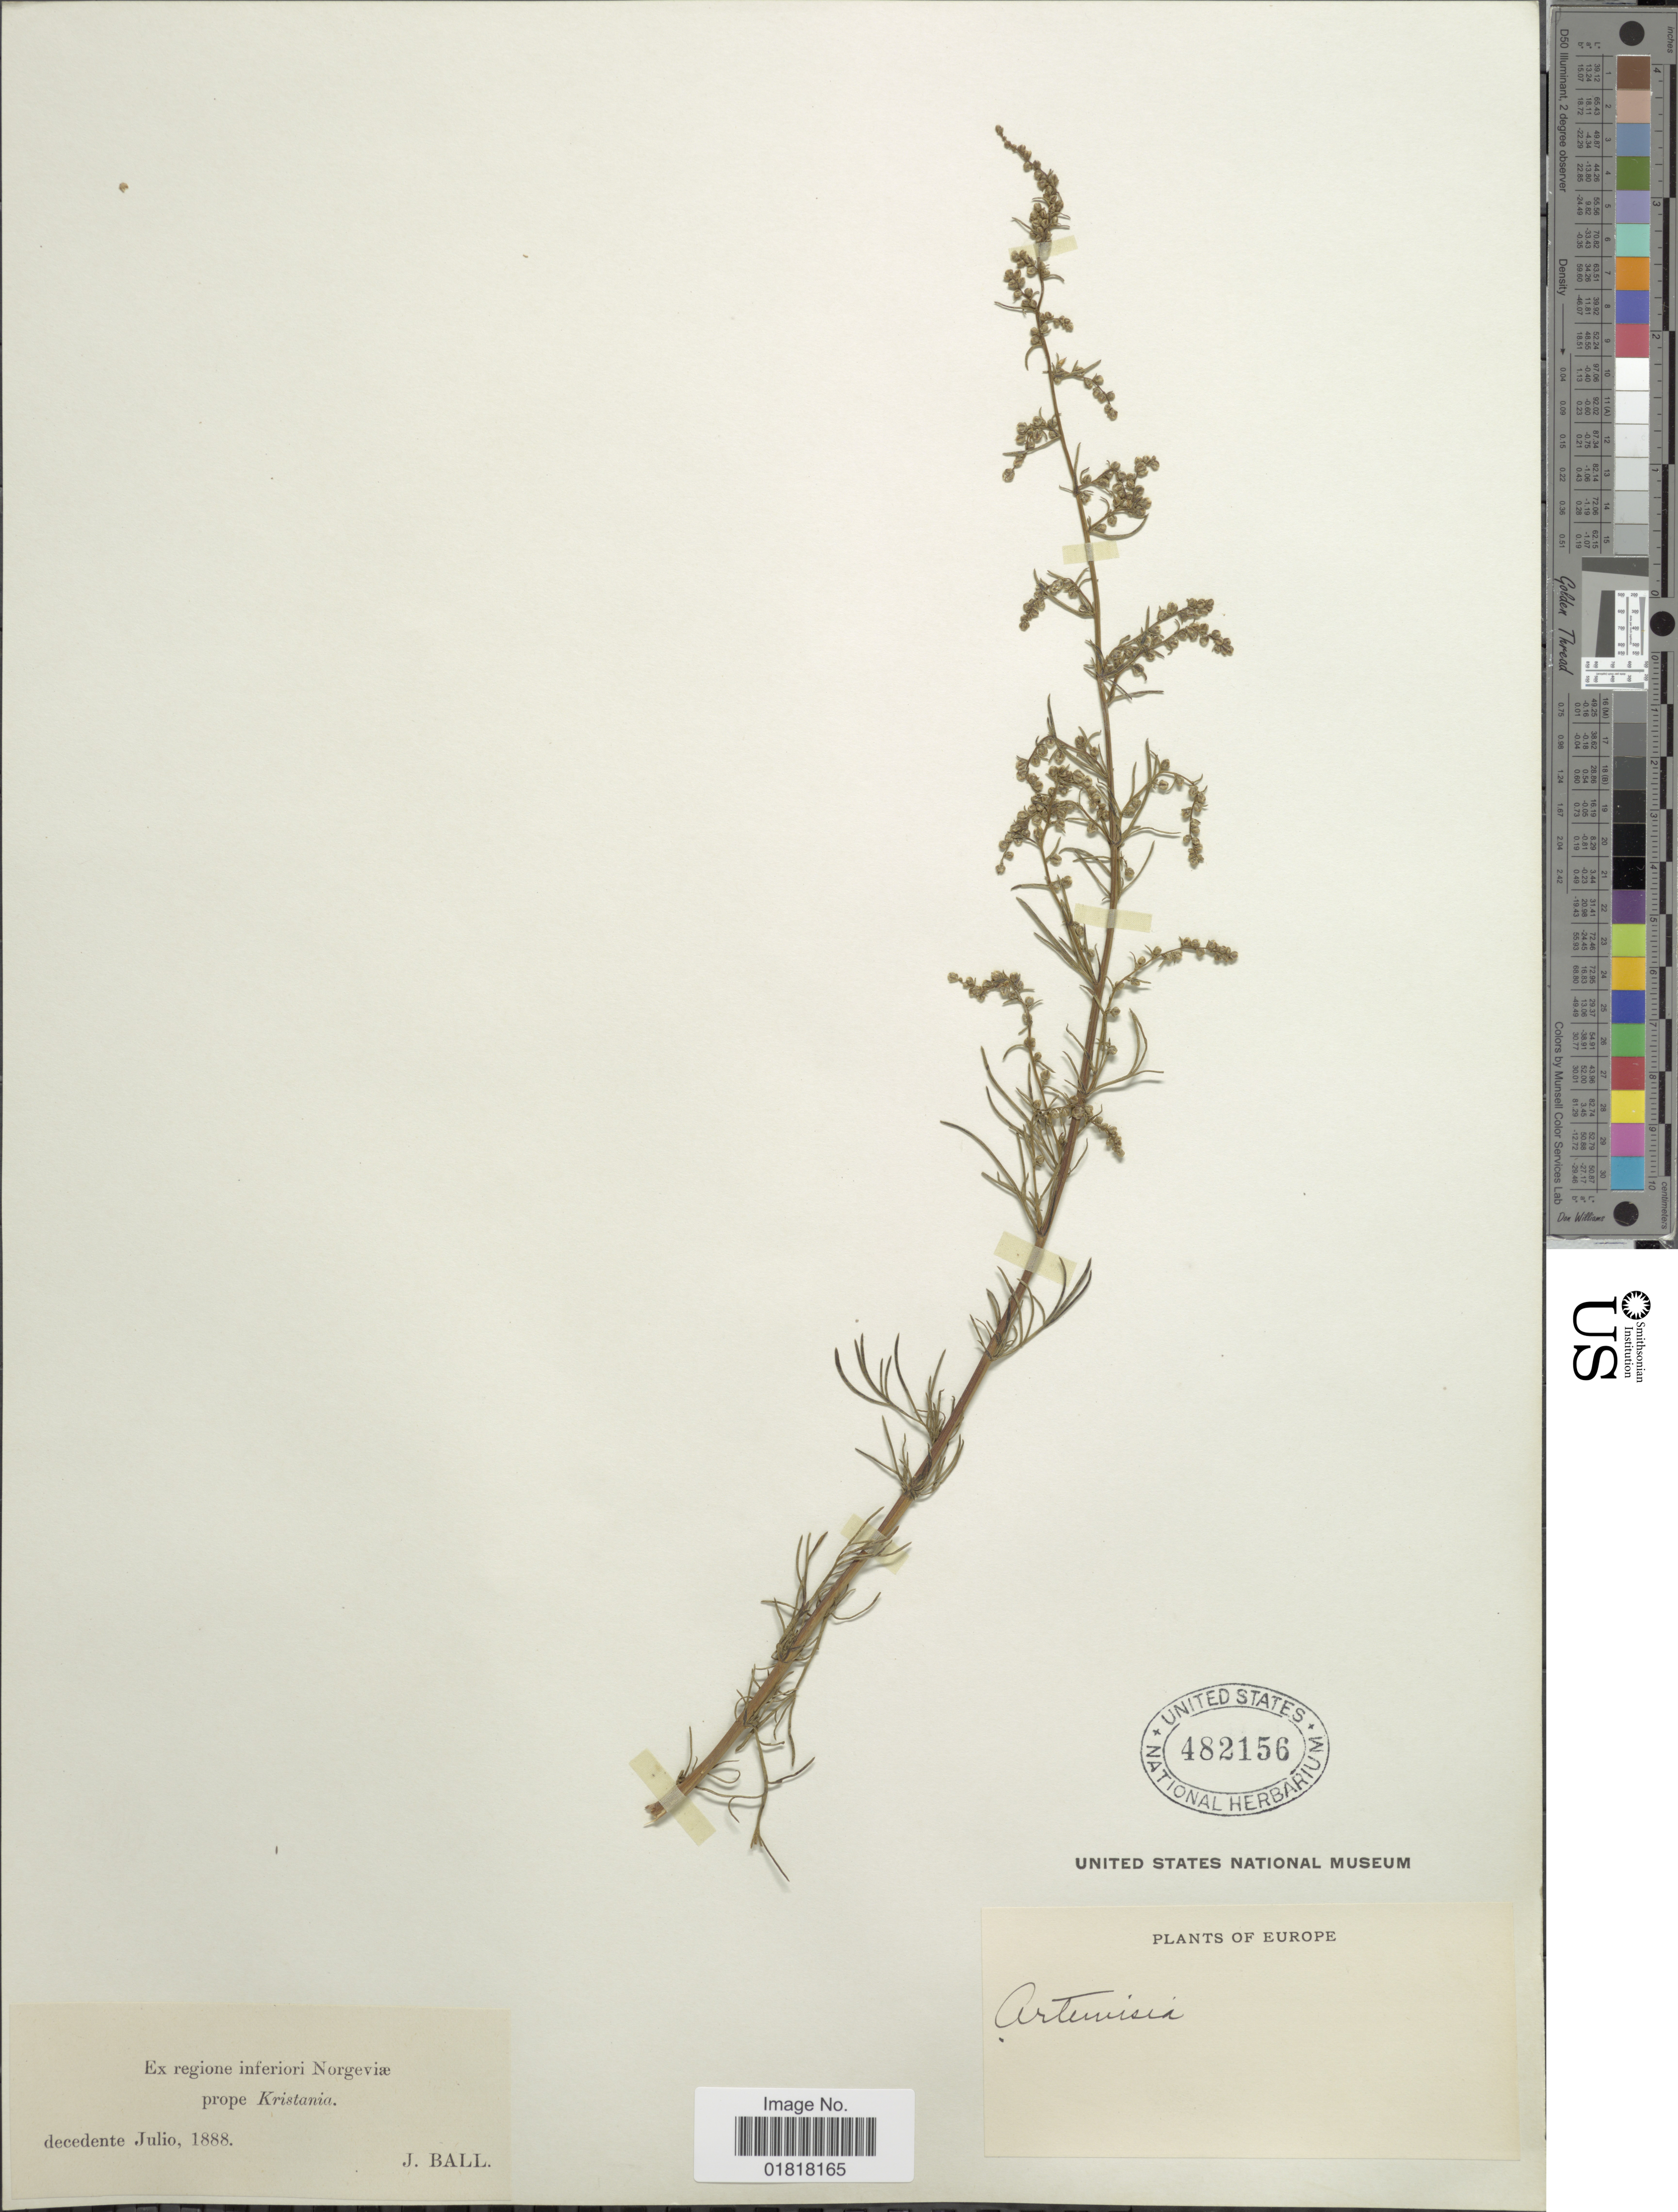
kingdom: Plantae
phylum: Tracheophyta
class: Magnoliopsida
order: Asterales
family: Asteraceae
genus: Artemisia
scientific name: Artemisia sp.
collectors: J. Ball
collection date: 1888-07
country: Norway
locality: Ex regione inferioro Norgeviae, prope Kristania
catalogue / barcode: US 482156